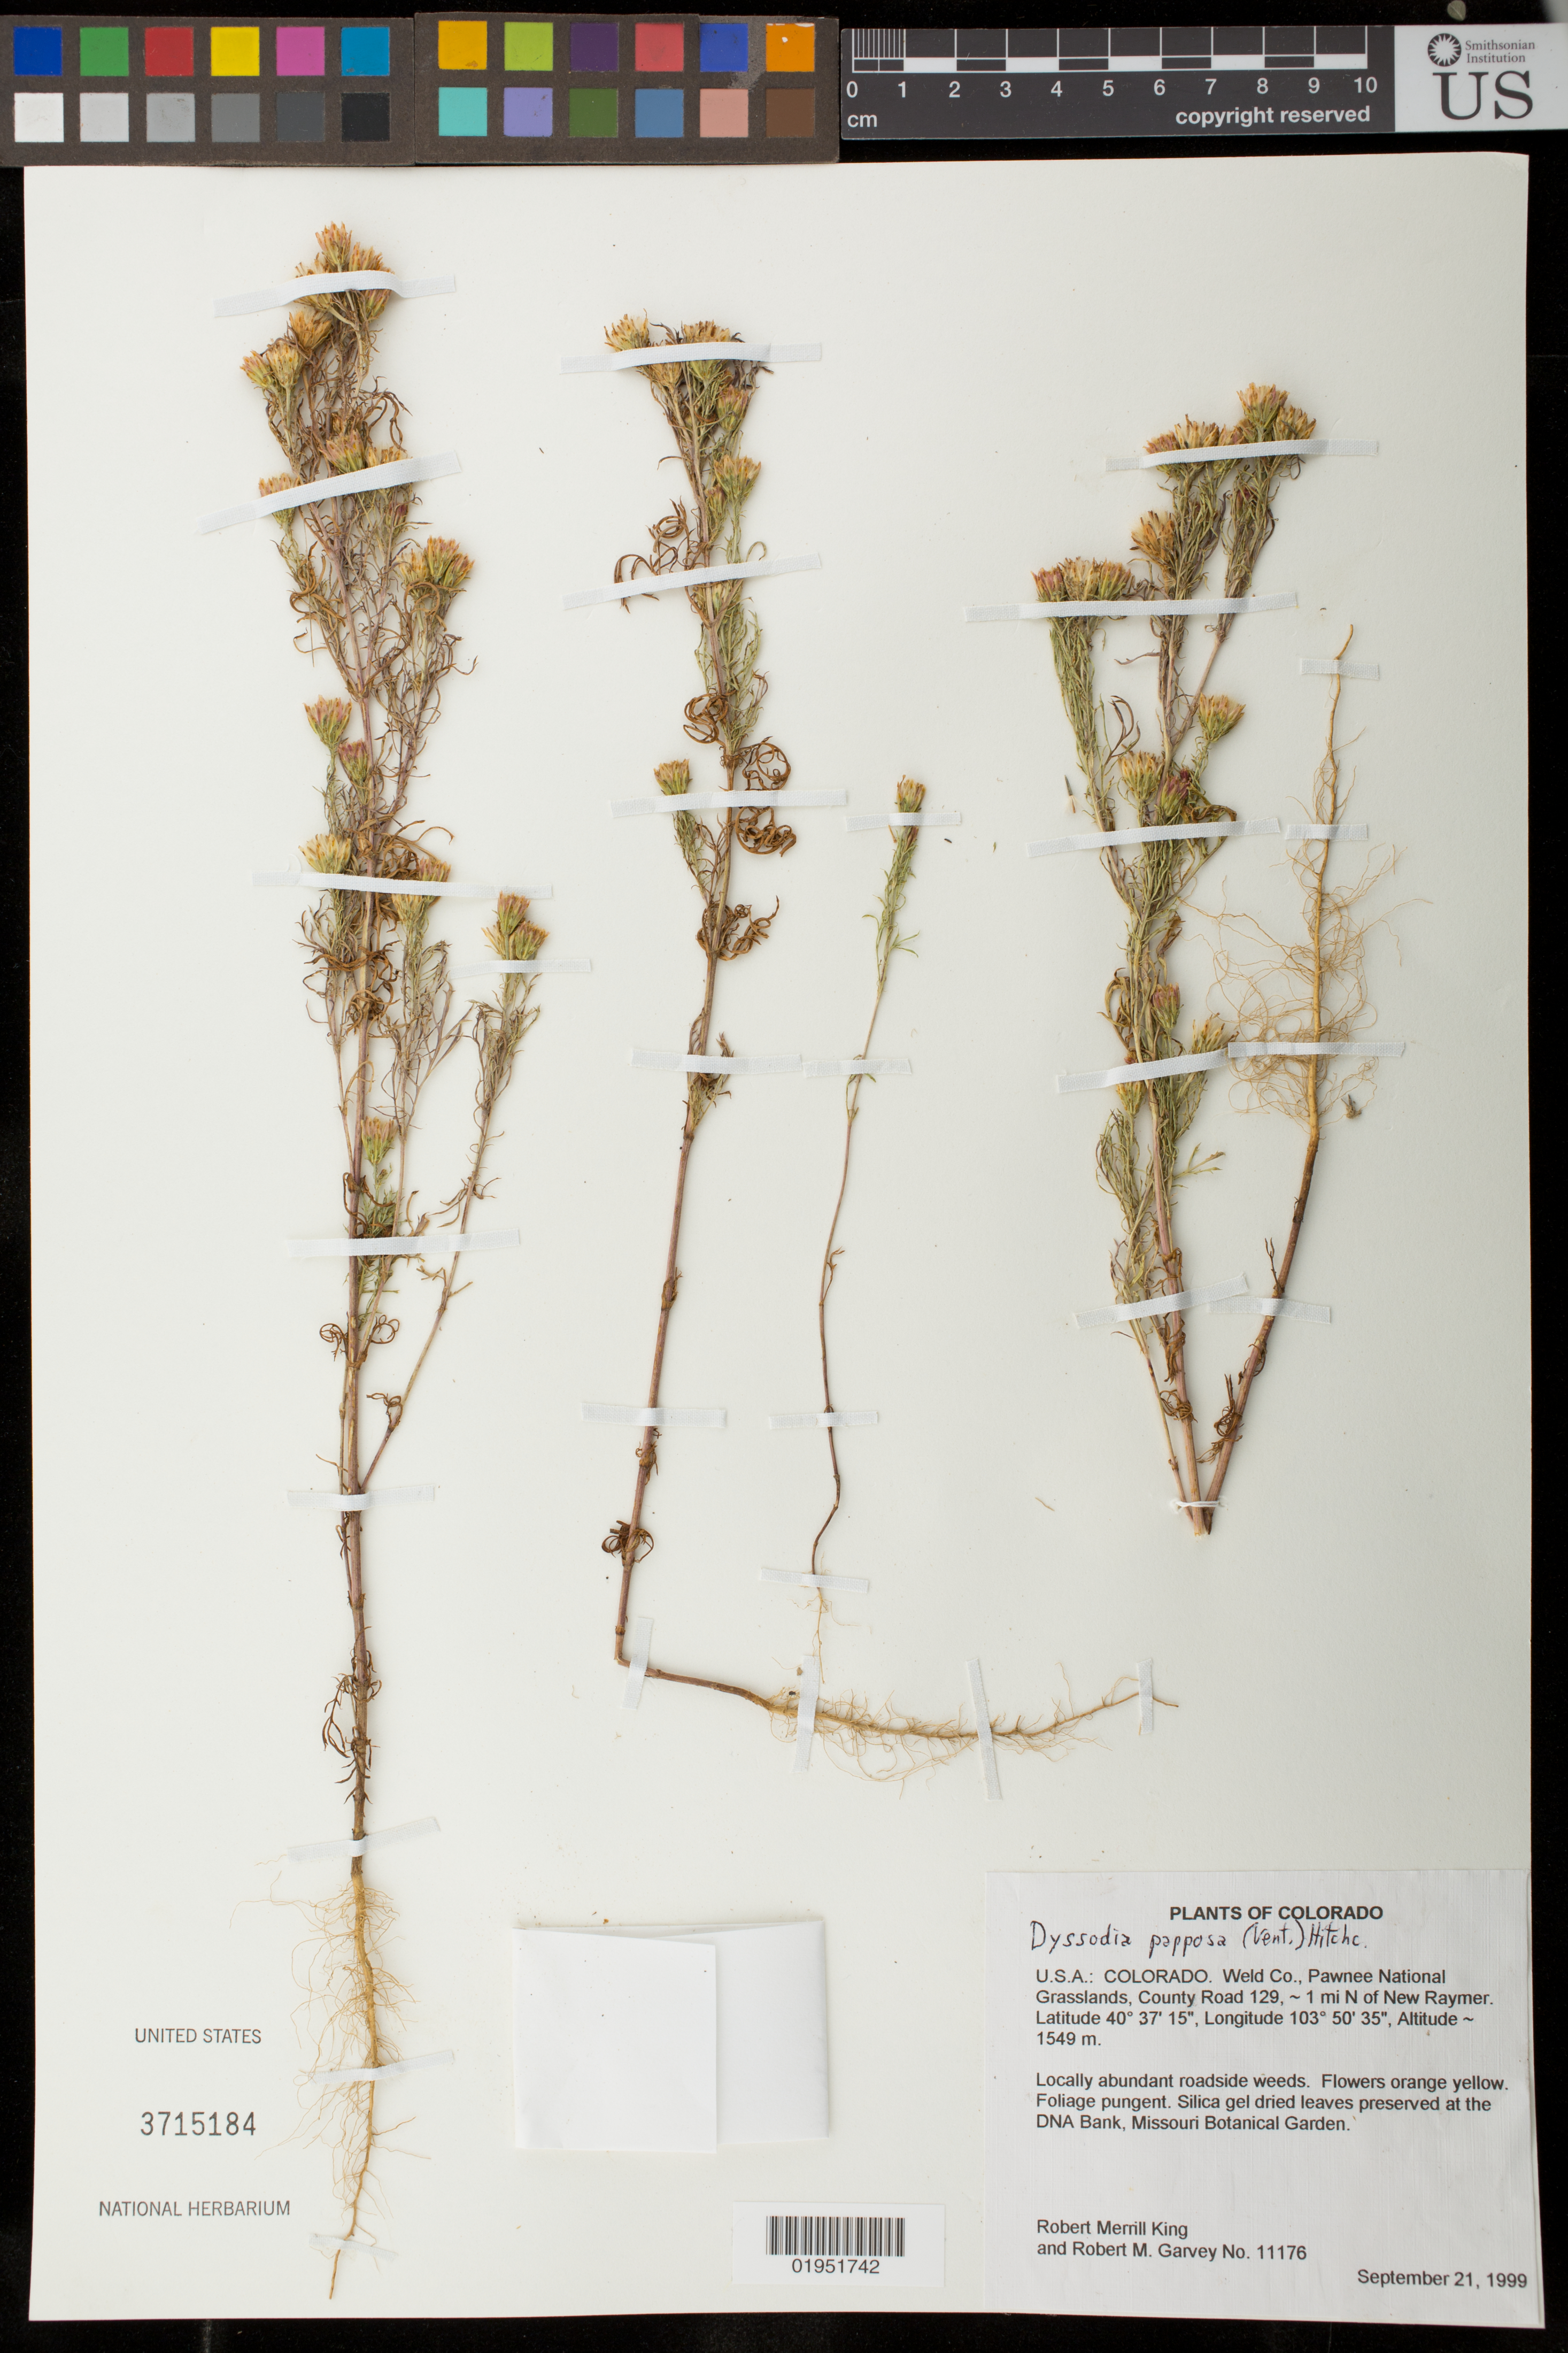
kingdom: Plantae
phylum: Tracheophyta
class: Magnoliopsida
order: Asterales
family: Asteraceae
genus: Dyssodia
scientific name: Dyssodia papposa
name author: (Vent.) Hitchc.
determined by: Robinson, Harold E., (US)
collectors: R. M. King & R. Garvey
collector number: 11176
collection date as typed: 21 Sep 1999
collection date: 1999-09-21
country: United States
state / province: Colorado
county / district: Weld Co.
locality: Pawnee National Grasslands, County Road 129, ca. 1 mi N of New Raymer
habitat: Roadside weed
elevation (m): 1549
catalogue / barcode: US 3715184